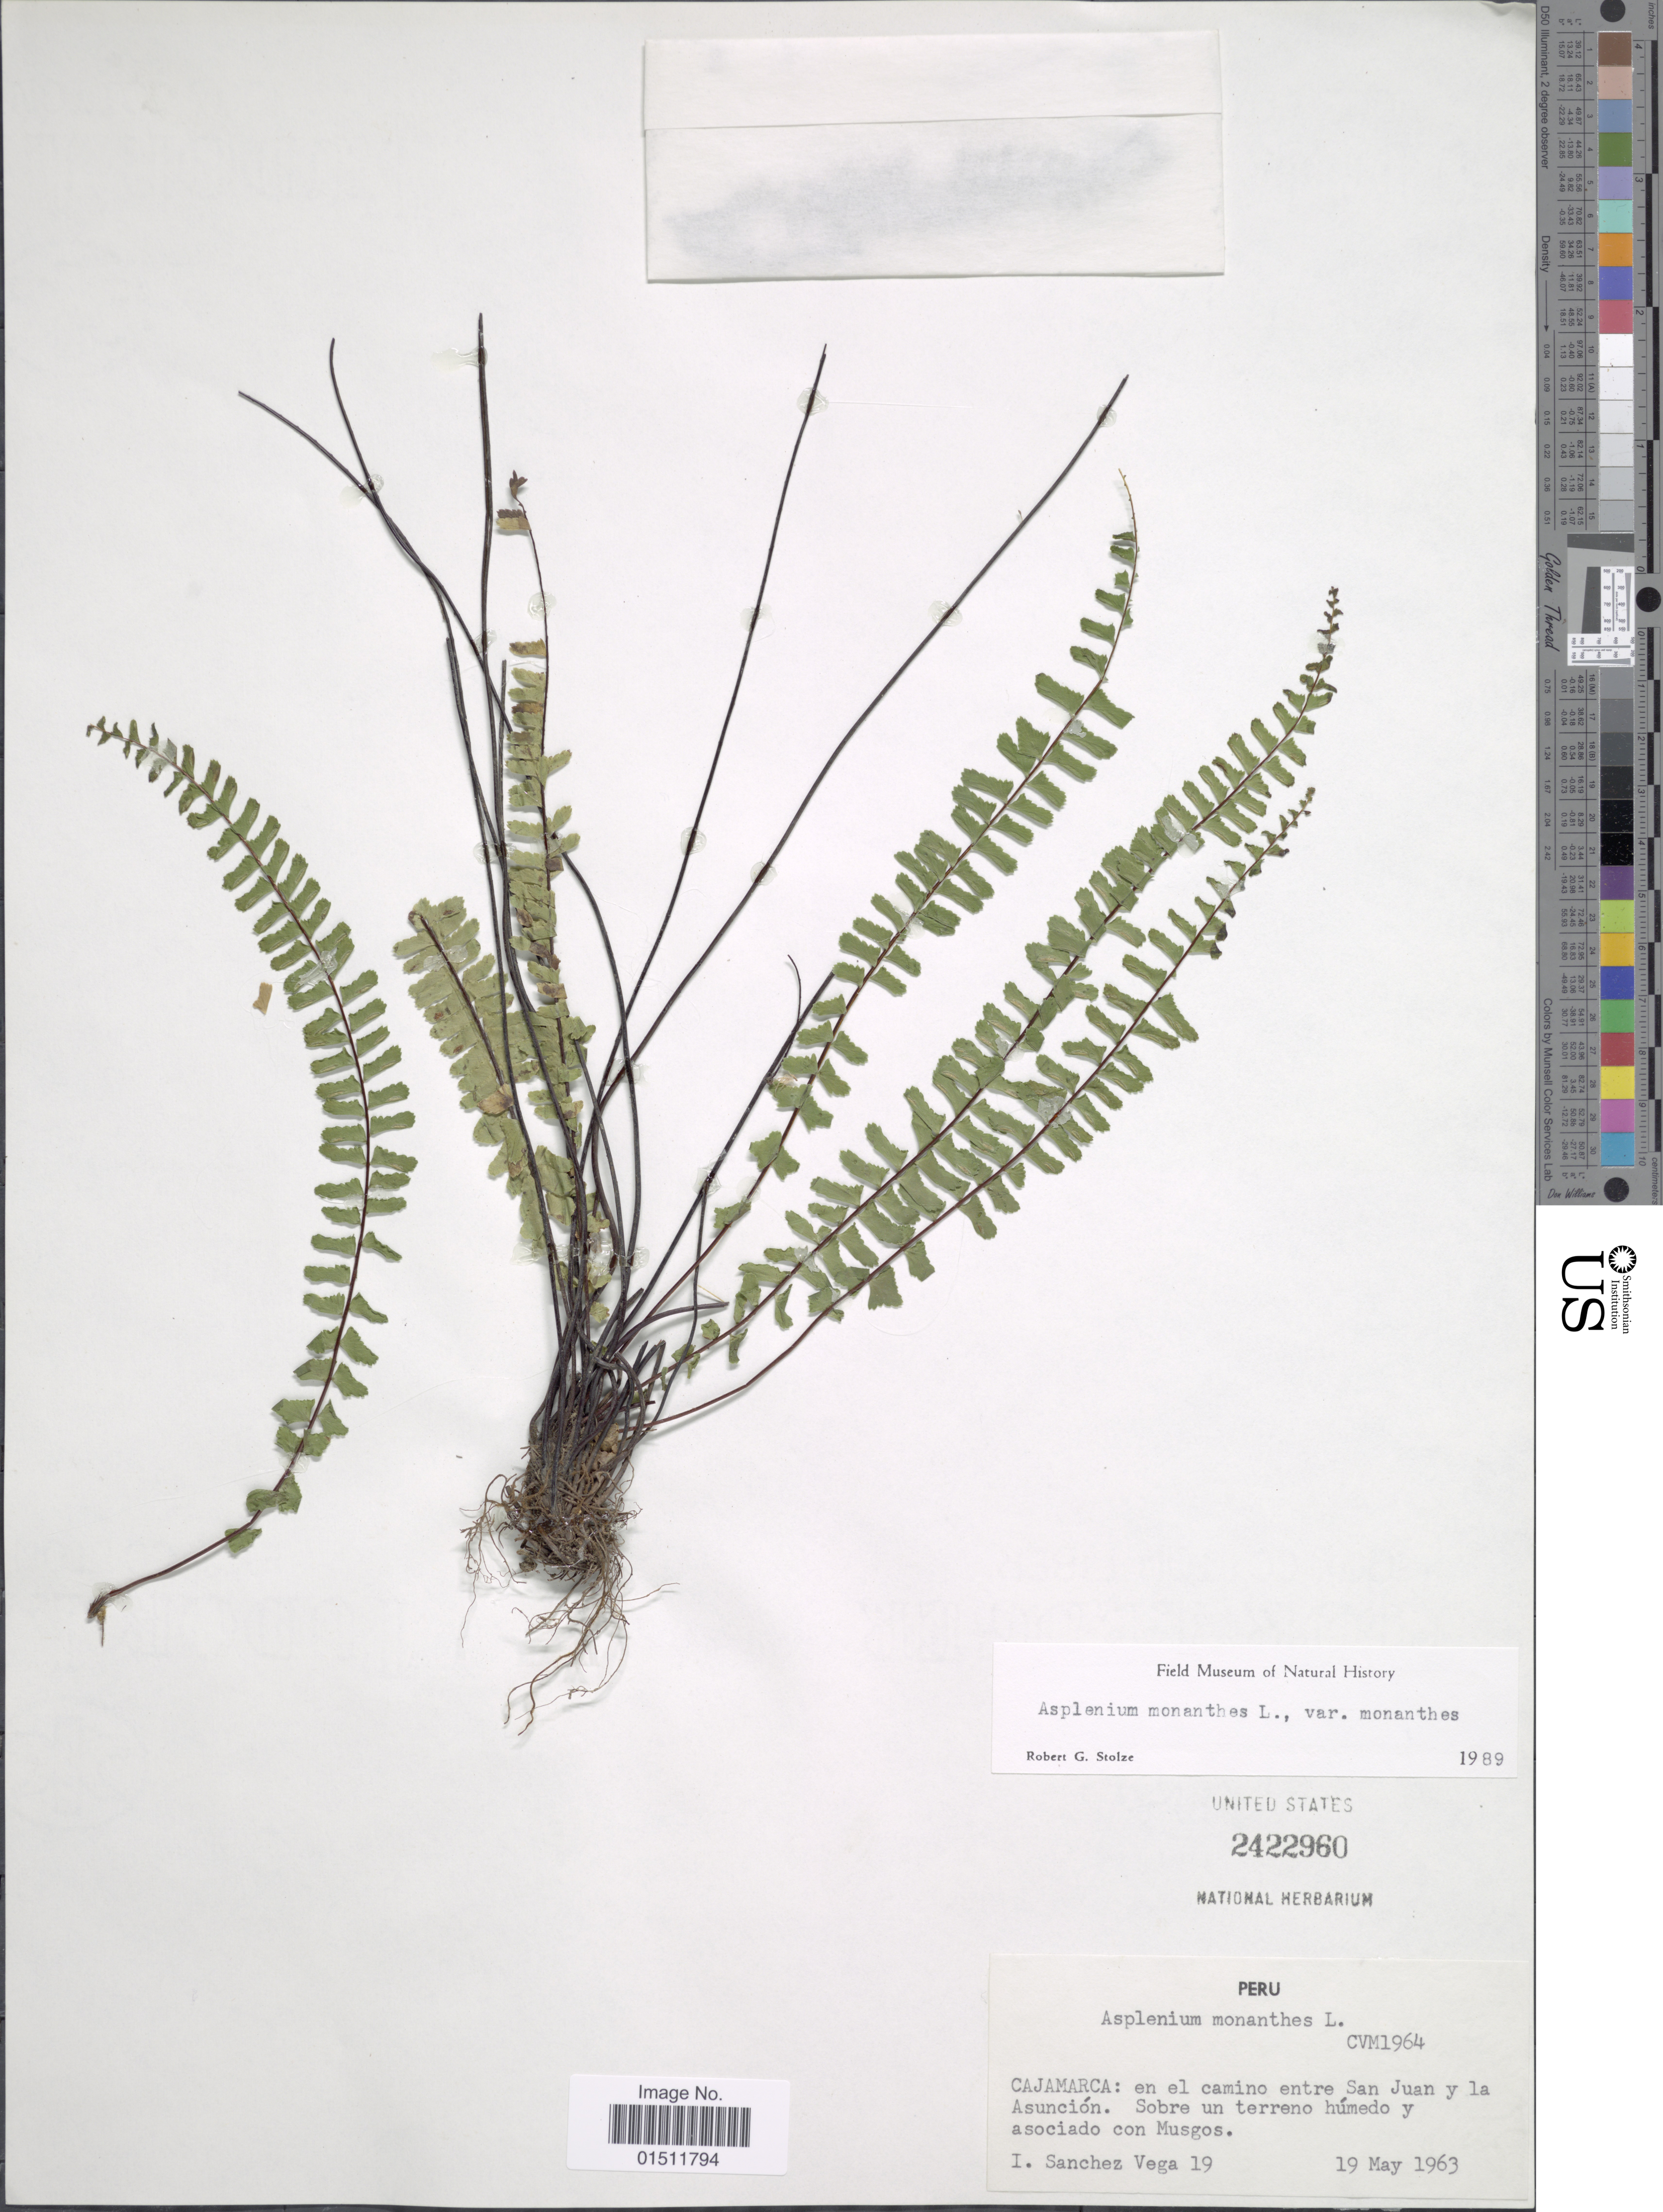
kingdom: Plantae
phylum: Tracheophyta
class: Polypodiopsida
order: Polypodiales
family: Aspleniaceae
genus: Asplenium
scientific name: Asplenium monanthes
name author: L.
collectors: I. Sánchez Vega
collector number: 19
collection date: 1963-05-19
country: Peru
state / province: Cajamarca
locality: Cajamarca: en el camino entre San Juan y la Asuncion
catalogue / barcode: US 2422960